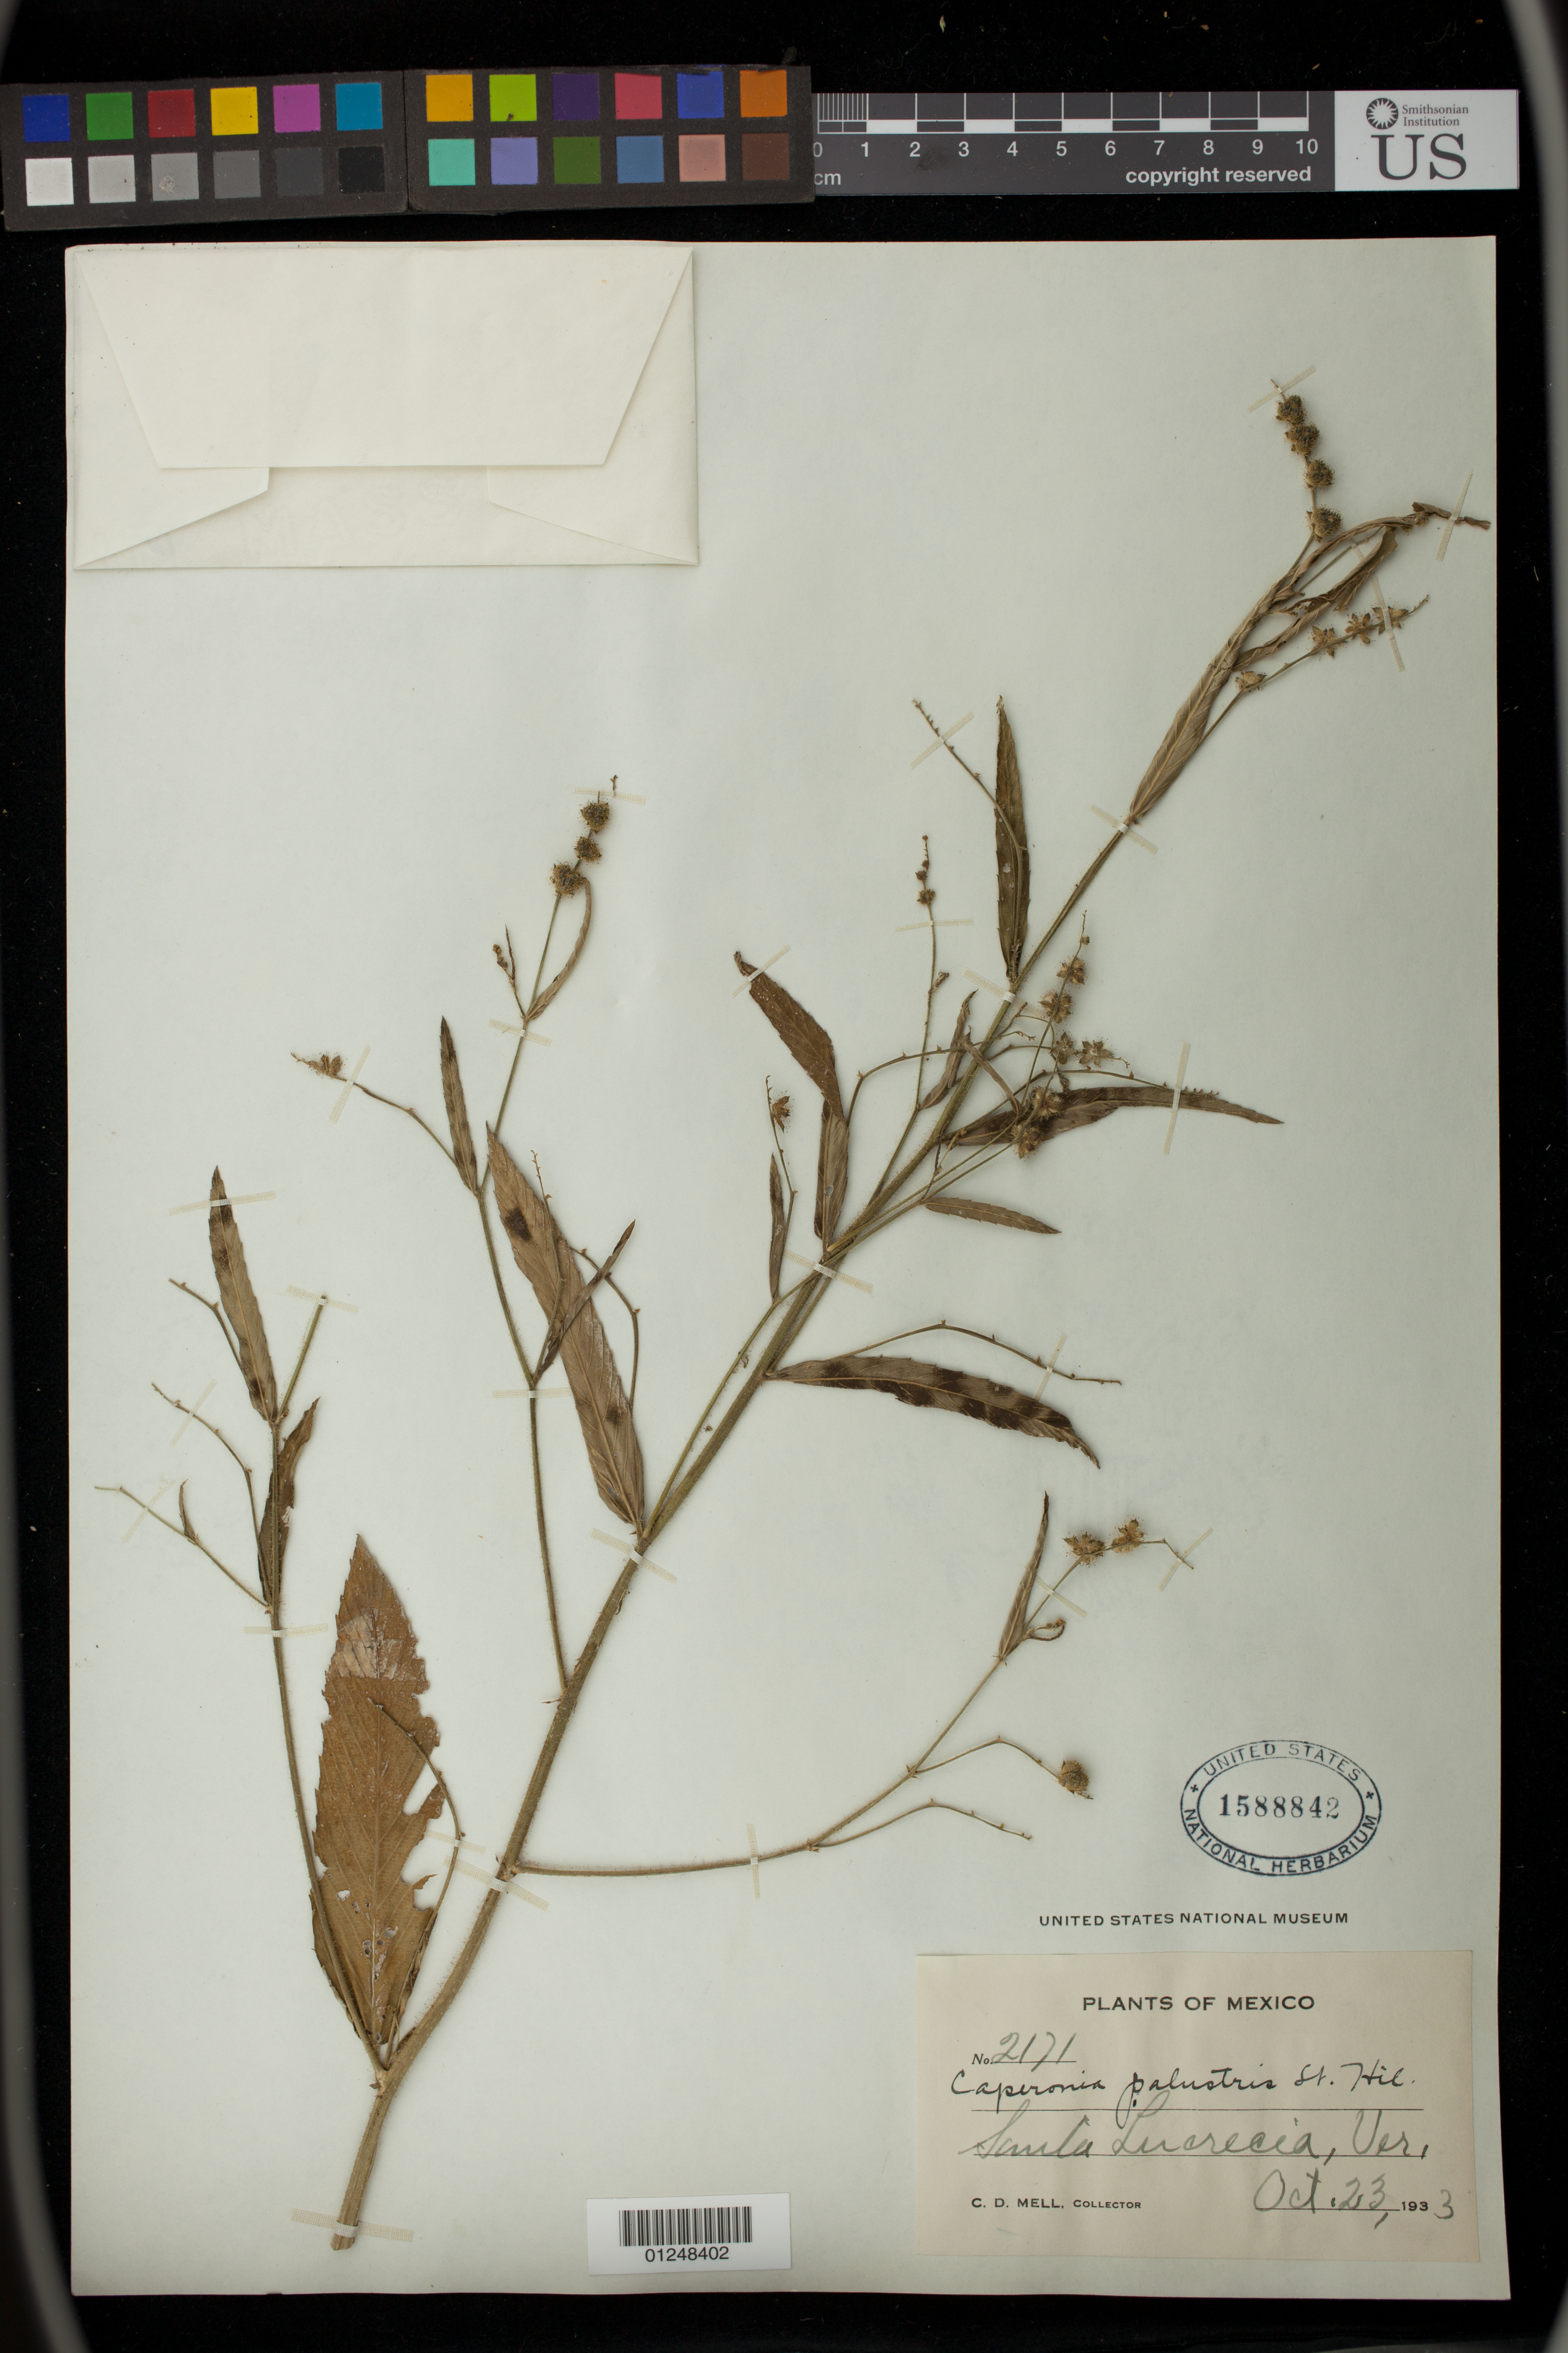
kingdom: Plantae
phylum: Tracheophyta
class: Magnoliopsida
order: Malpighiales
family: Euphorbiaceae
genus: Caperonia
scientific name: Caperonia palustris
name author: (L.) A. St.-Hil.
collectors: P. H. Mell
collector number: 2171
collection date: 1933-10-23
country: Mexico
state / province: Veracruz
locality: Santa Lucrecia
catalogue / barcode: US 1588842